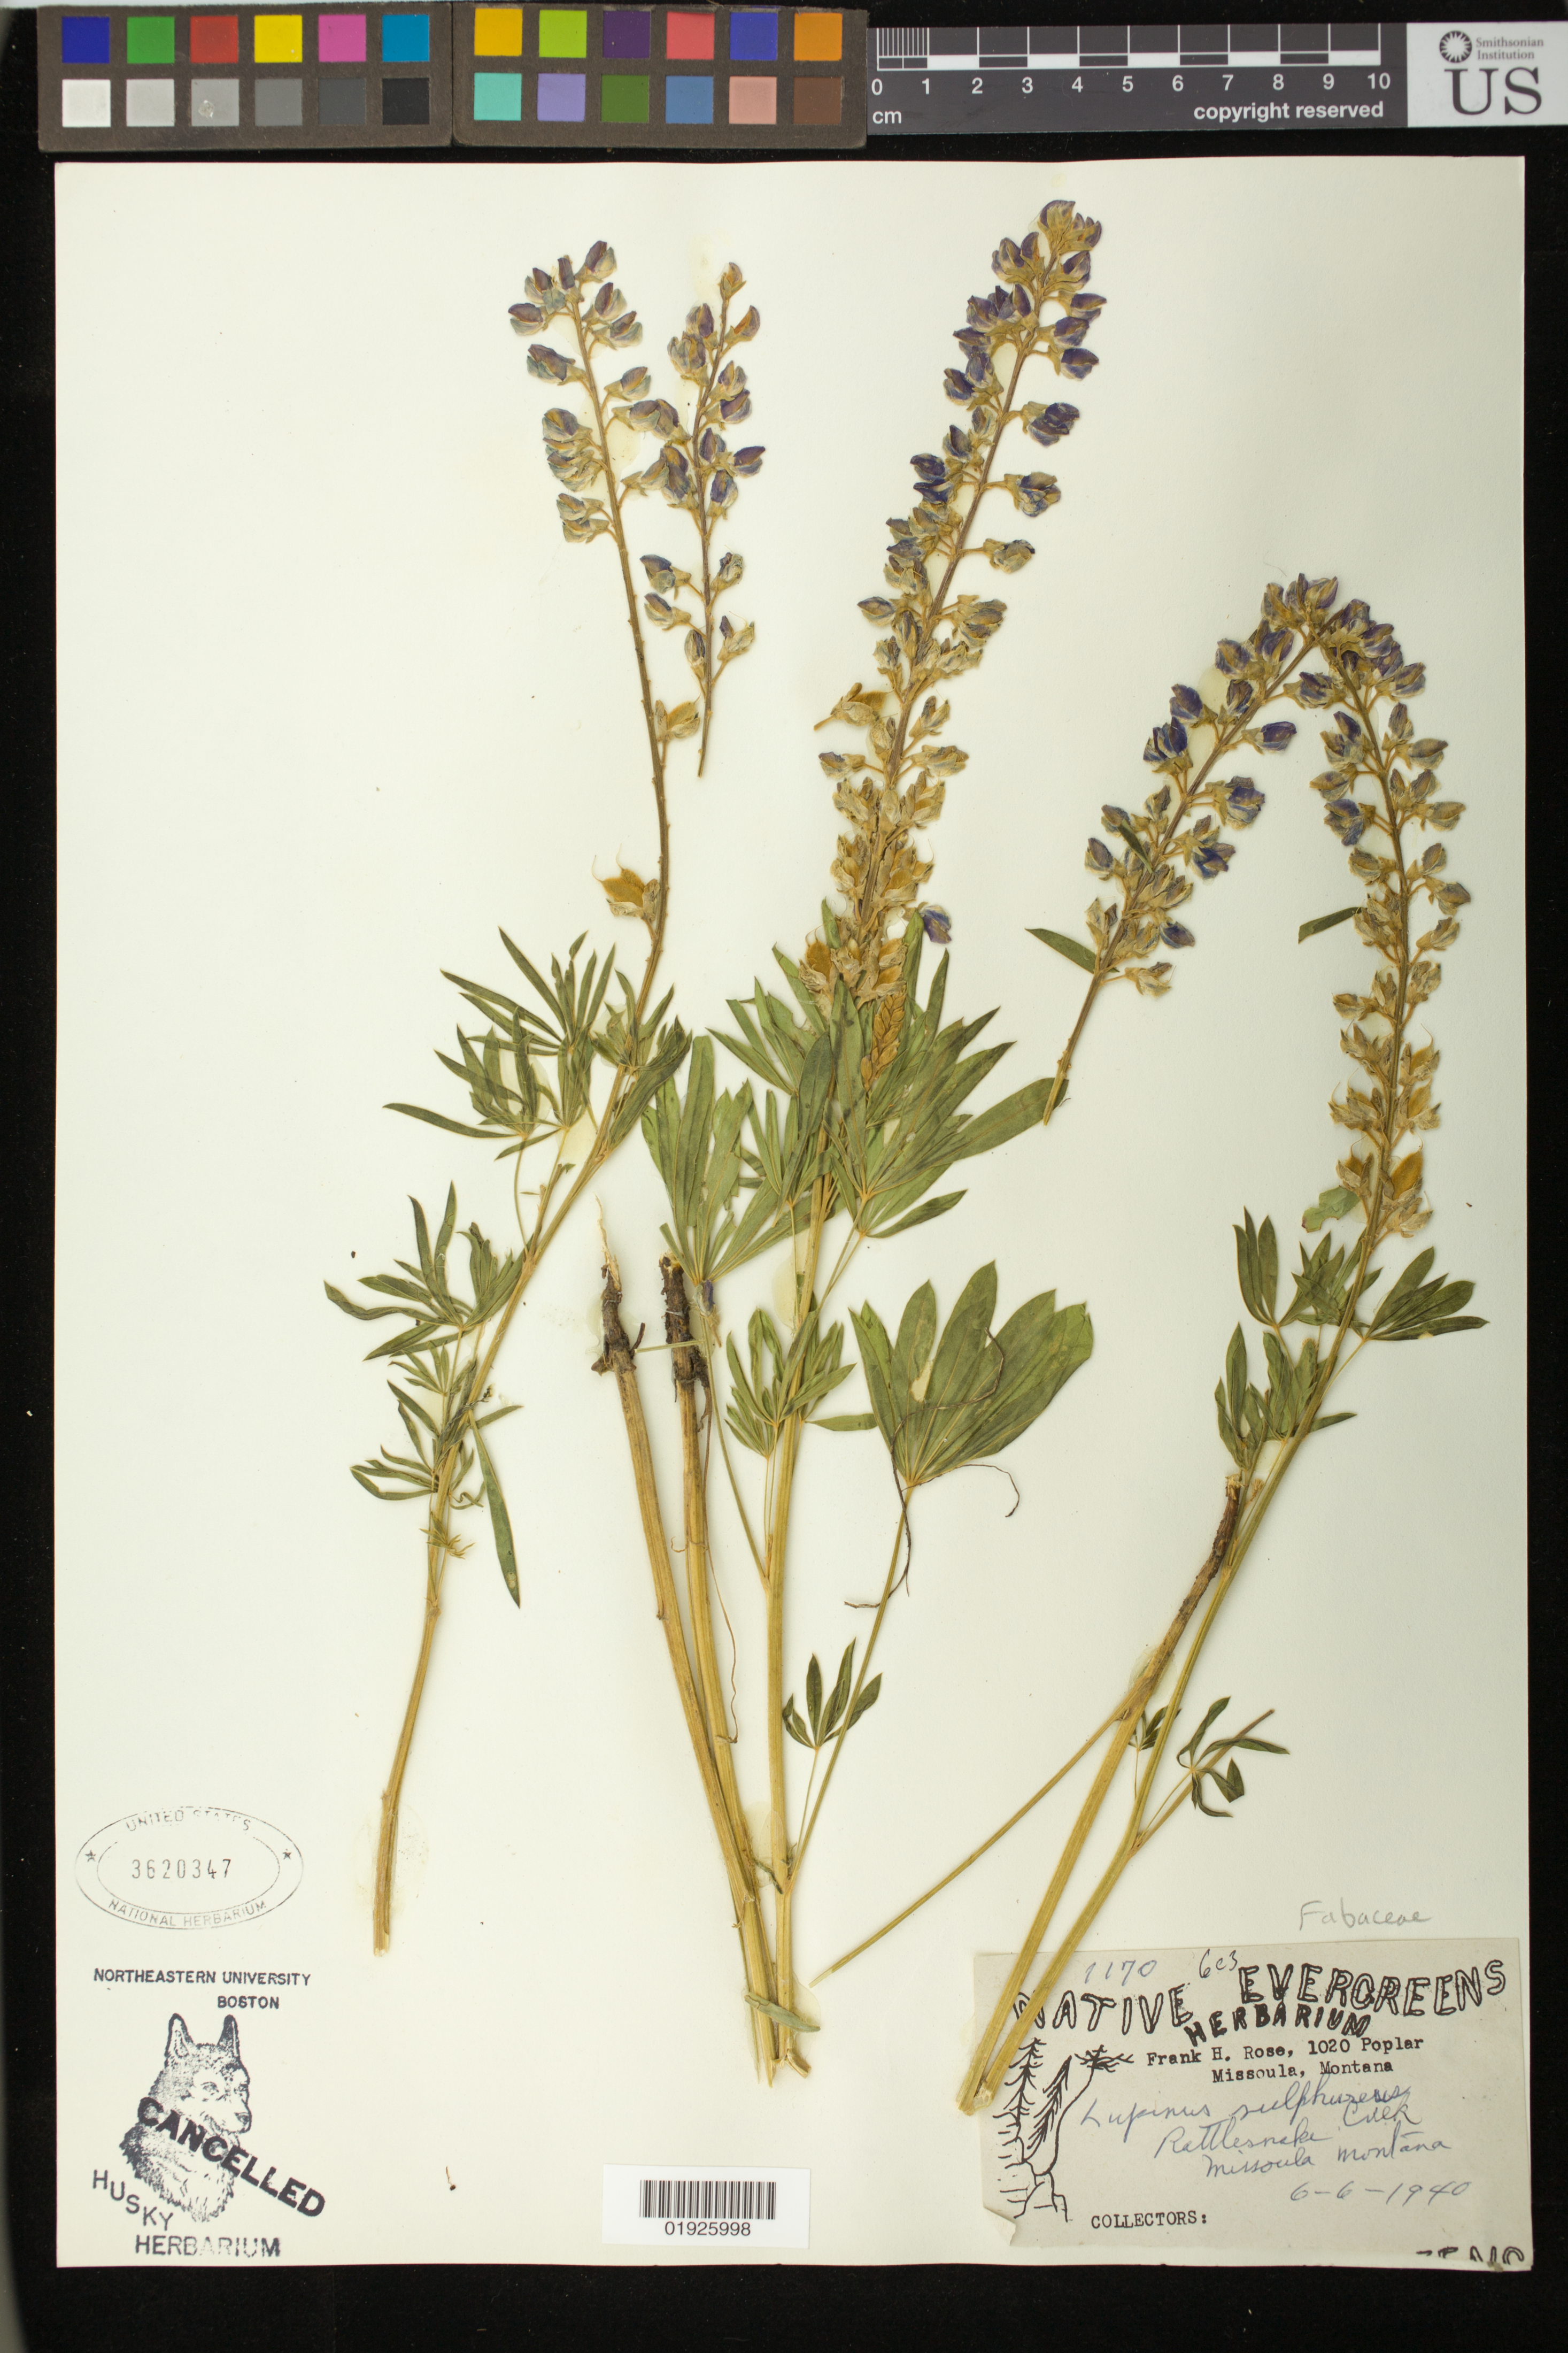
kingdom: Plantae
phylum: Tracheophyta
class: Magnoliopsida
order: Fabales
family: Fabaceae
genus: Lupinus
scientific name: Lupinus sulphureus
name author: Douglas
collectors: F. H. Rose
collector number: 1170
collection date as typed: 6-6-1940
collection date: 1940-06-06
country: United States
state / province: Montana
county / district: Missoula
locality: Rattlesnake Creek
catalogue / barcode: US 3620347